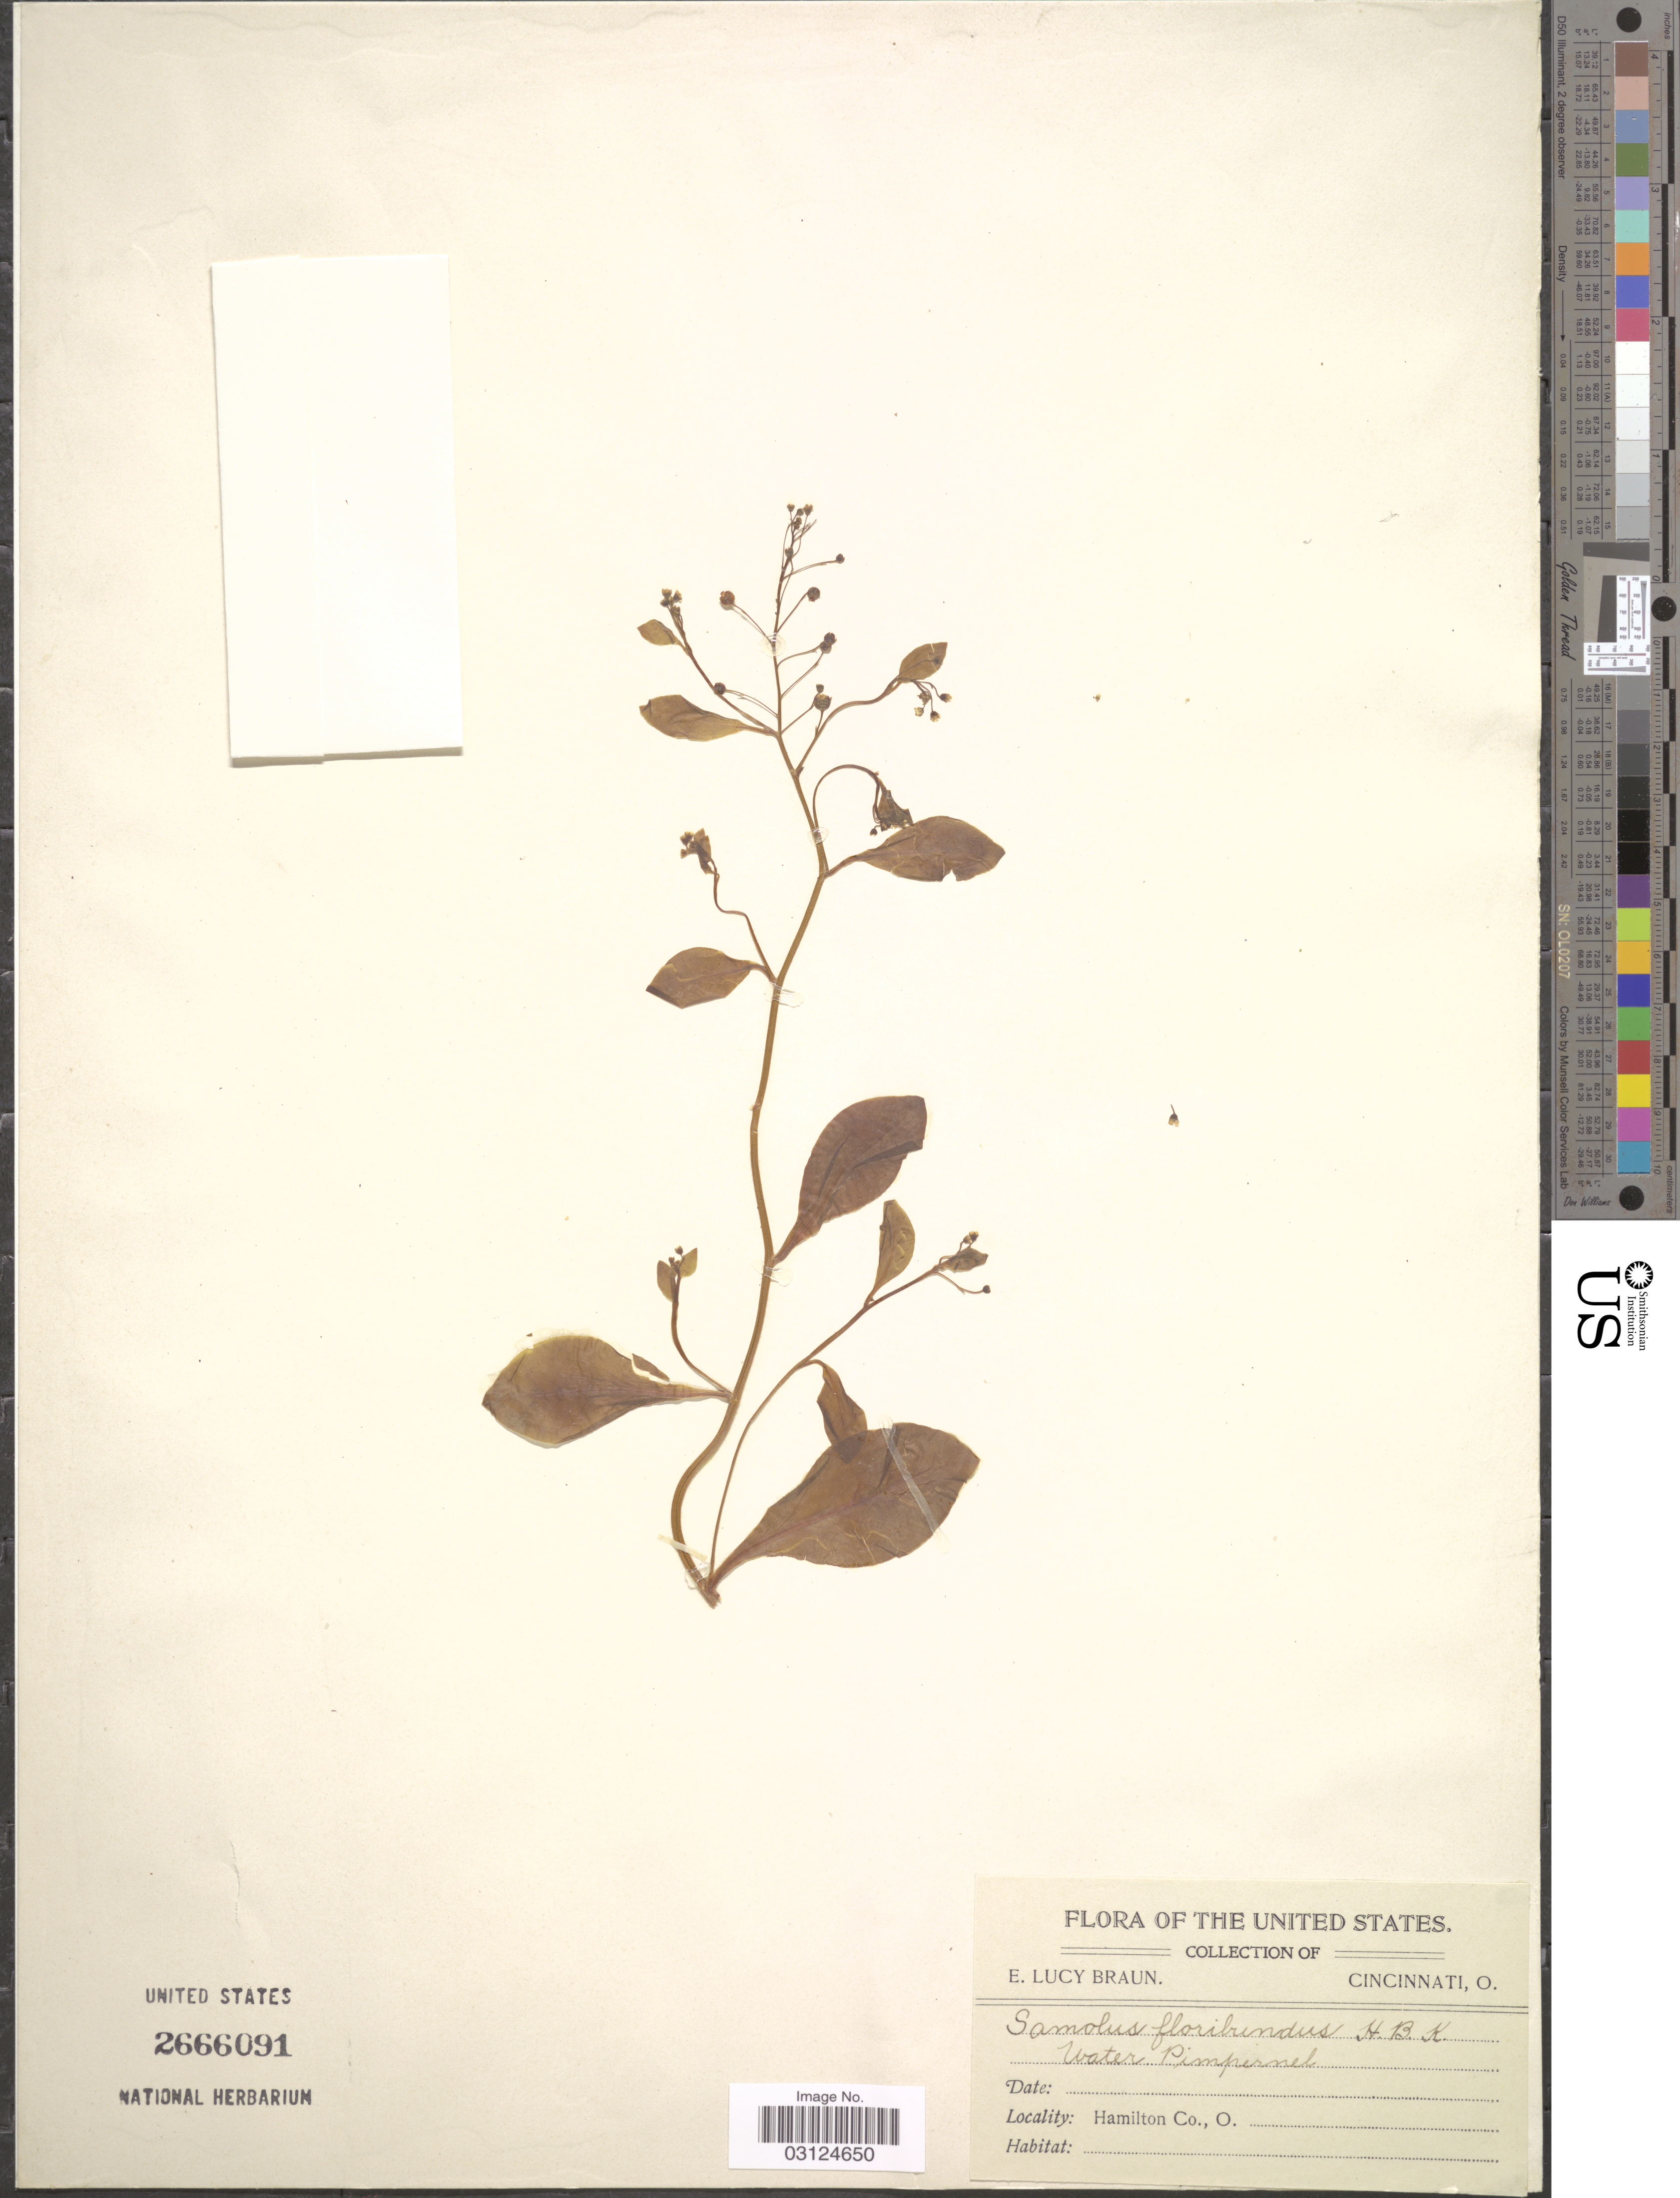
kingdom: Plantae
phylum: Tracheophyta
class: Magnoliopsida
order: Ericales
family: Primulaceae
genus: Samolus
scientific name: Samolus parviflorus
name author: Raf.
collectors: E. L. Braun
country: United States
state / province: Ohio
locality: Hamilton Co.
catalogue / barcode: US 2666091